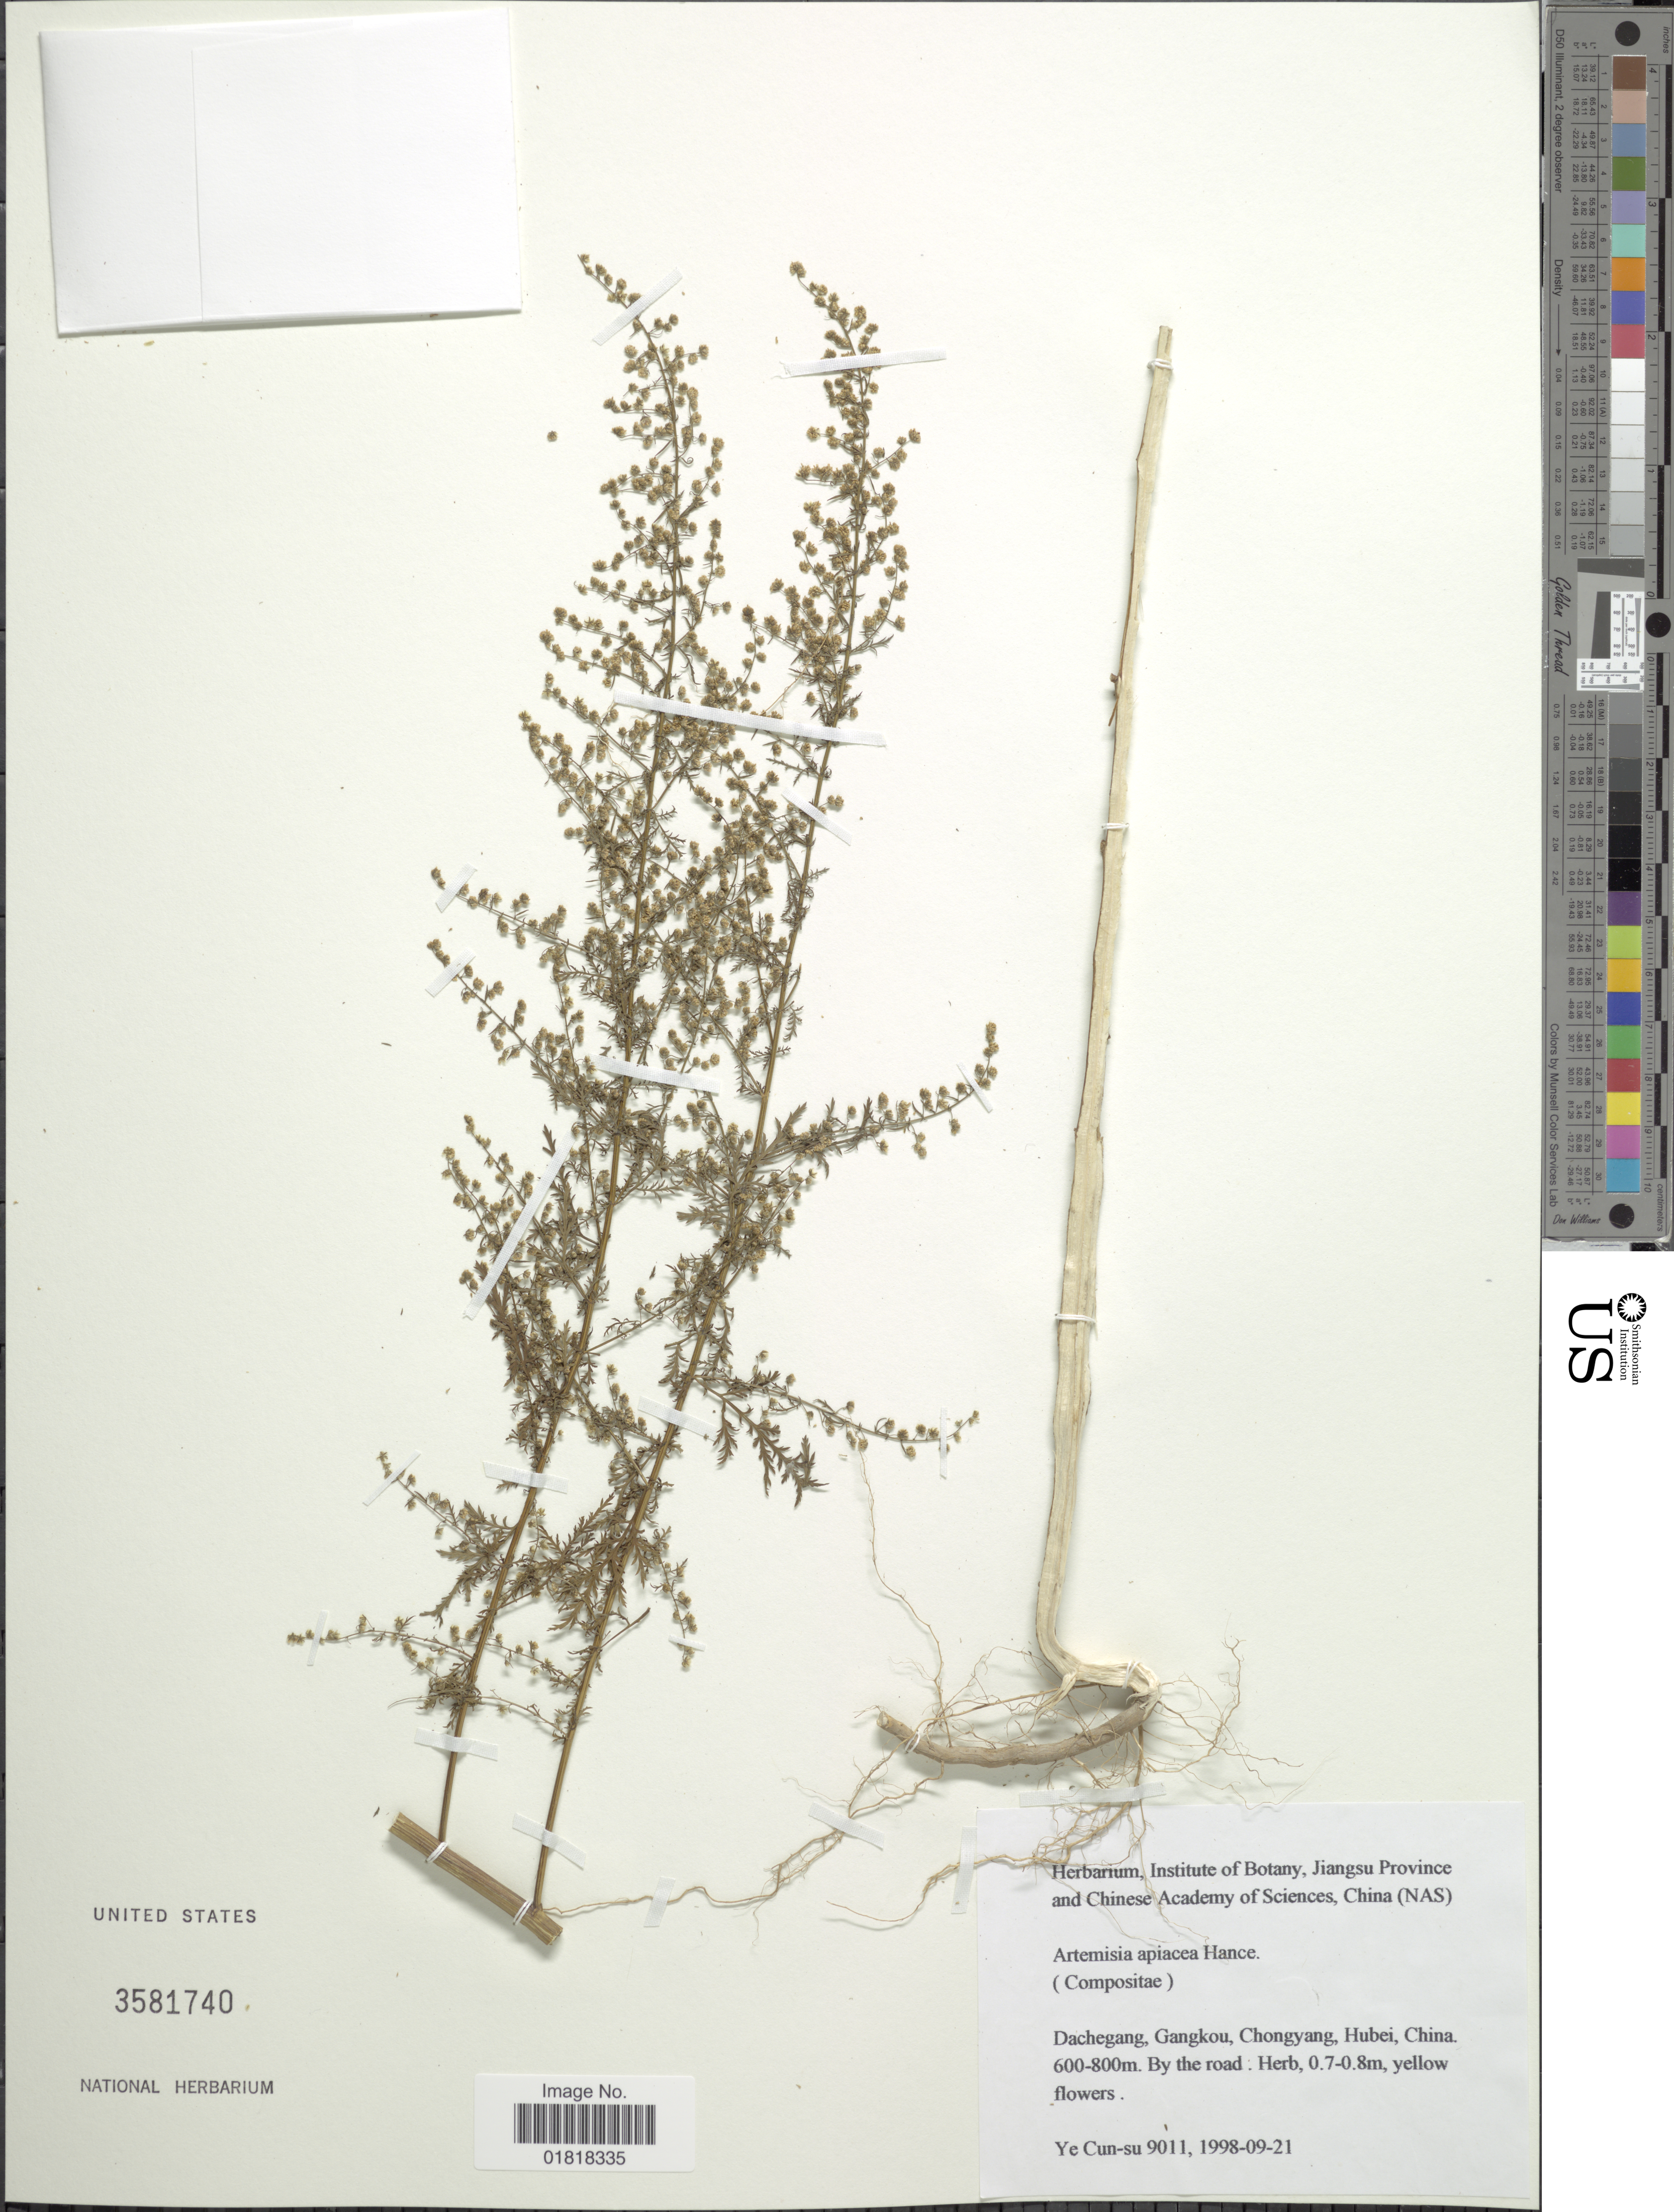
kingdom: Plantae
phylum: Tracheophyta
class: Magnoliopsida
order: Asterales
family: Asteraceae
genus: Artemisia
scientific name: Artemisia apiacea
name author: Hance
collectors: Ye Cun-su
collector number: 9011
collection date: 1998-09-21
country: China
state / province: Hubei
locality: Dachegang, Gangkou, Chongyang, by the road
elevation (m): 600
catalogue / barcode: US 3581740